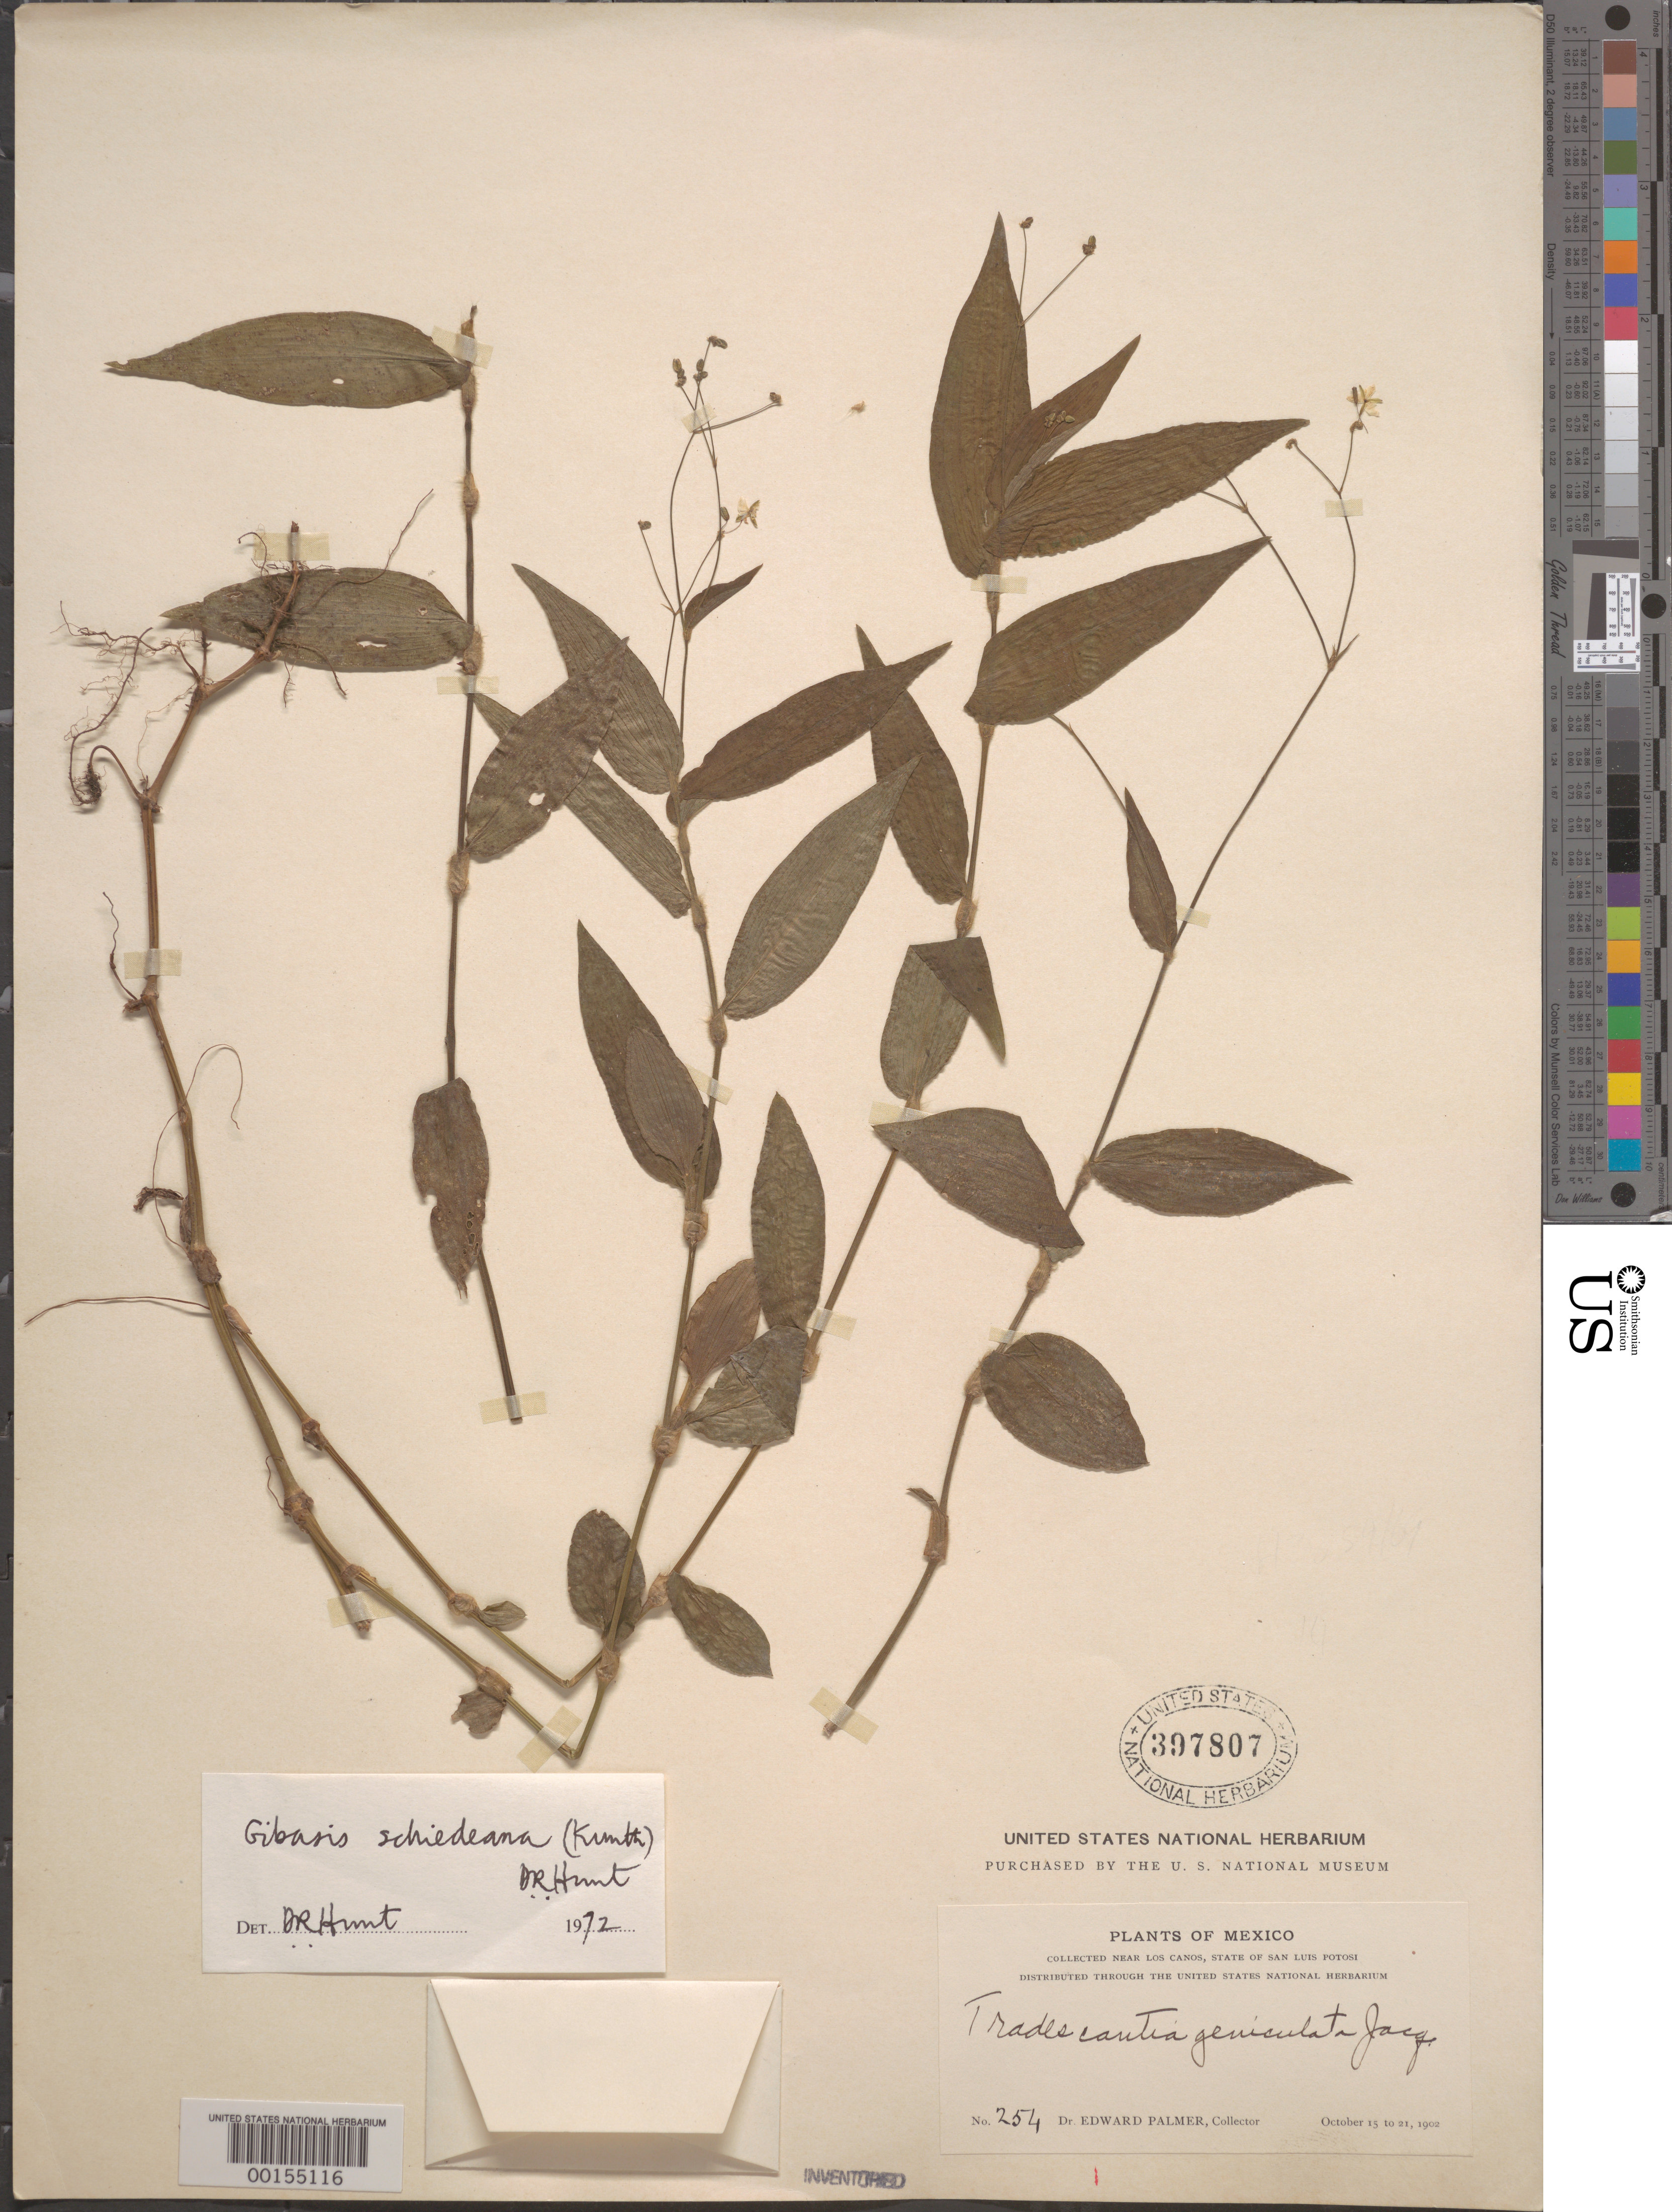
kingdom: Plantae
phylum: Tracheophyta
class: Liliopsida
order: Commelinales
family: Commelinaceae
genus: Gibasis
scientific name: Gibasis pellucida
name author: (M. Martens & Galeotti) D.R. Hunt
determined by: Hunt, D. R.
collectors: E. Palmer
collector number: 254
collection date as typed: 15 Oct 1902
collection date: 1902-10-15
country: Mexico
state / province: San Luis Potosí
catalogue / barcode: US 397807